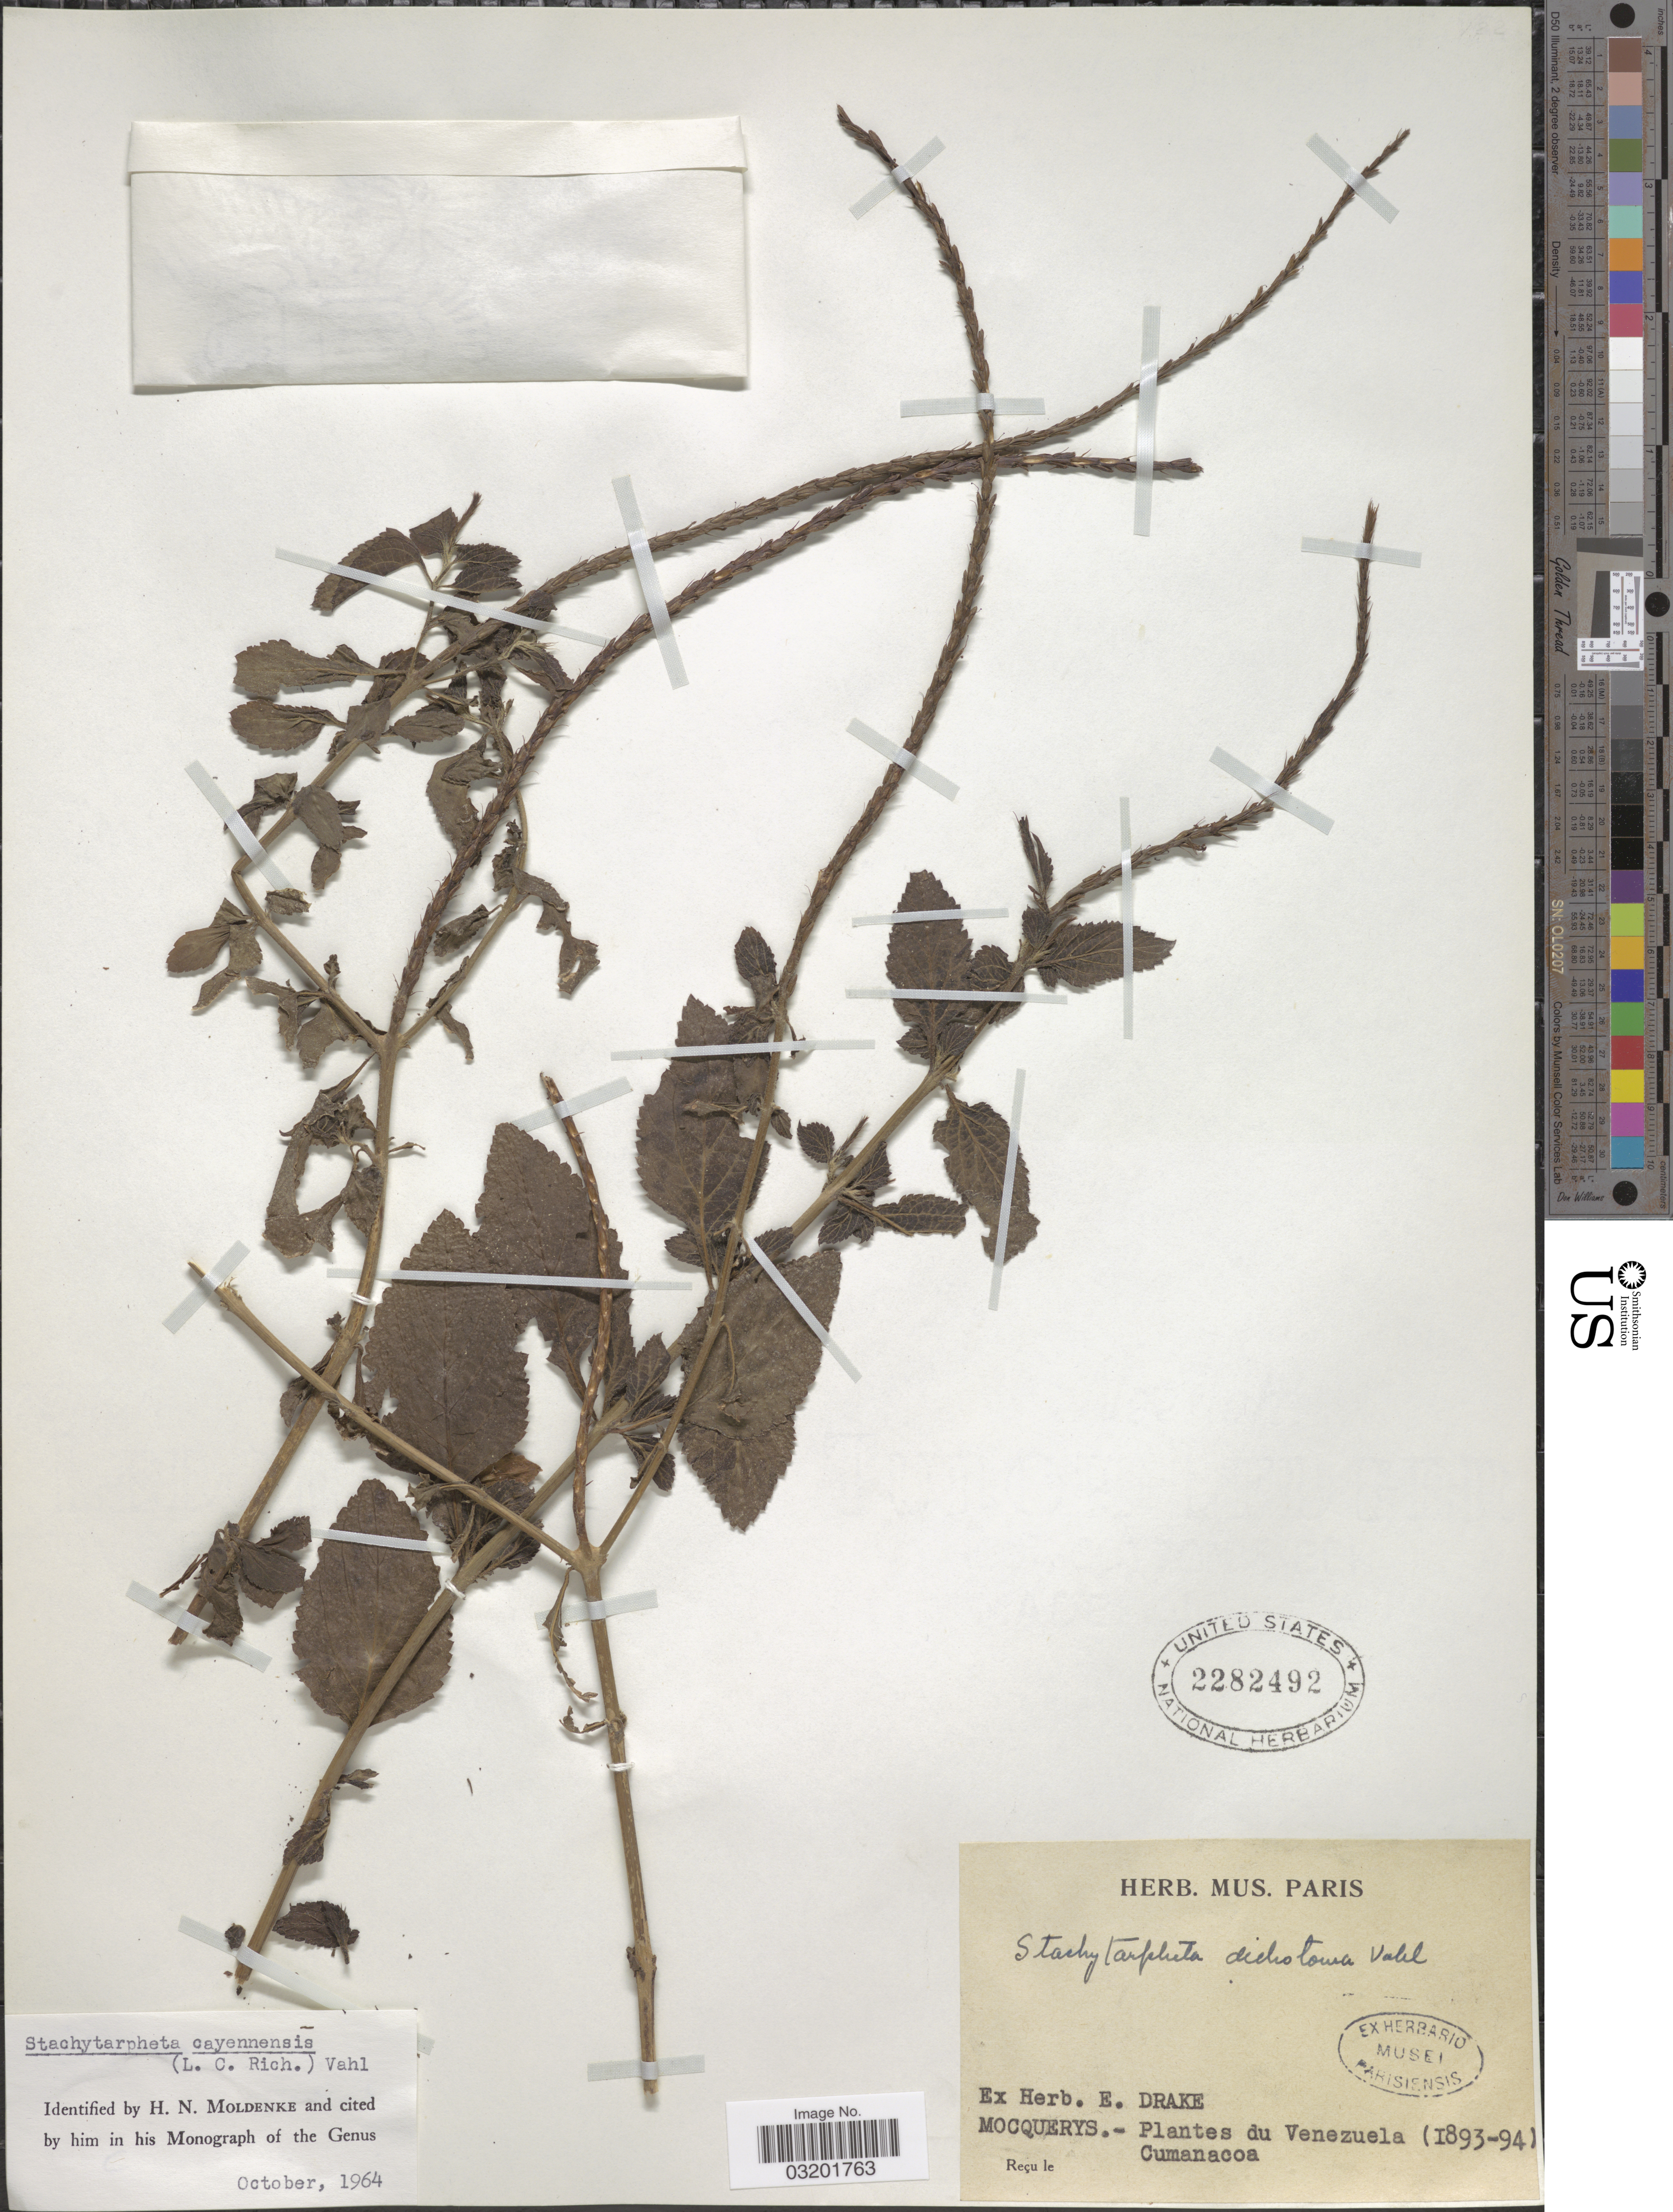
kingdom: Plantae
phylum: Tracheophyta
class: Magnoliopsida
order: Lamiales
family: Verbenaceae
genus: Stachytarpheta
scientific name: Stachytarpheta cayennensis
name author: (Rich.) Vahl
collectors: A. Mocquerys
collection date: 1893/1894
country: Venezuela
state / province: Sucre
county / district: Montes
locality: Cumanacoa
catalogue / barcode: US 2282492